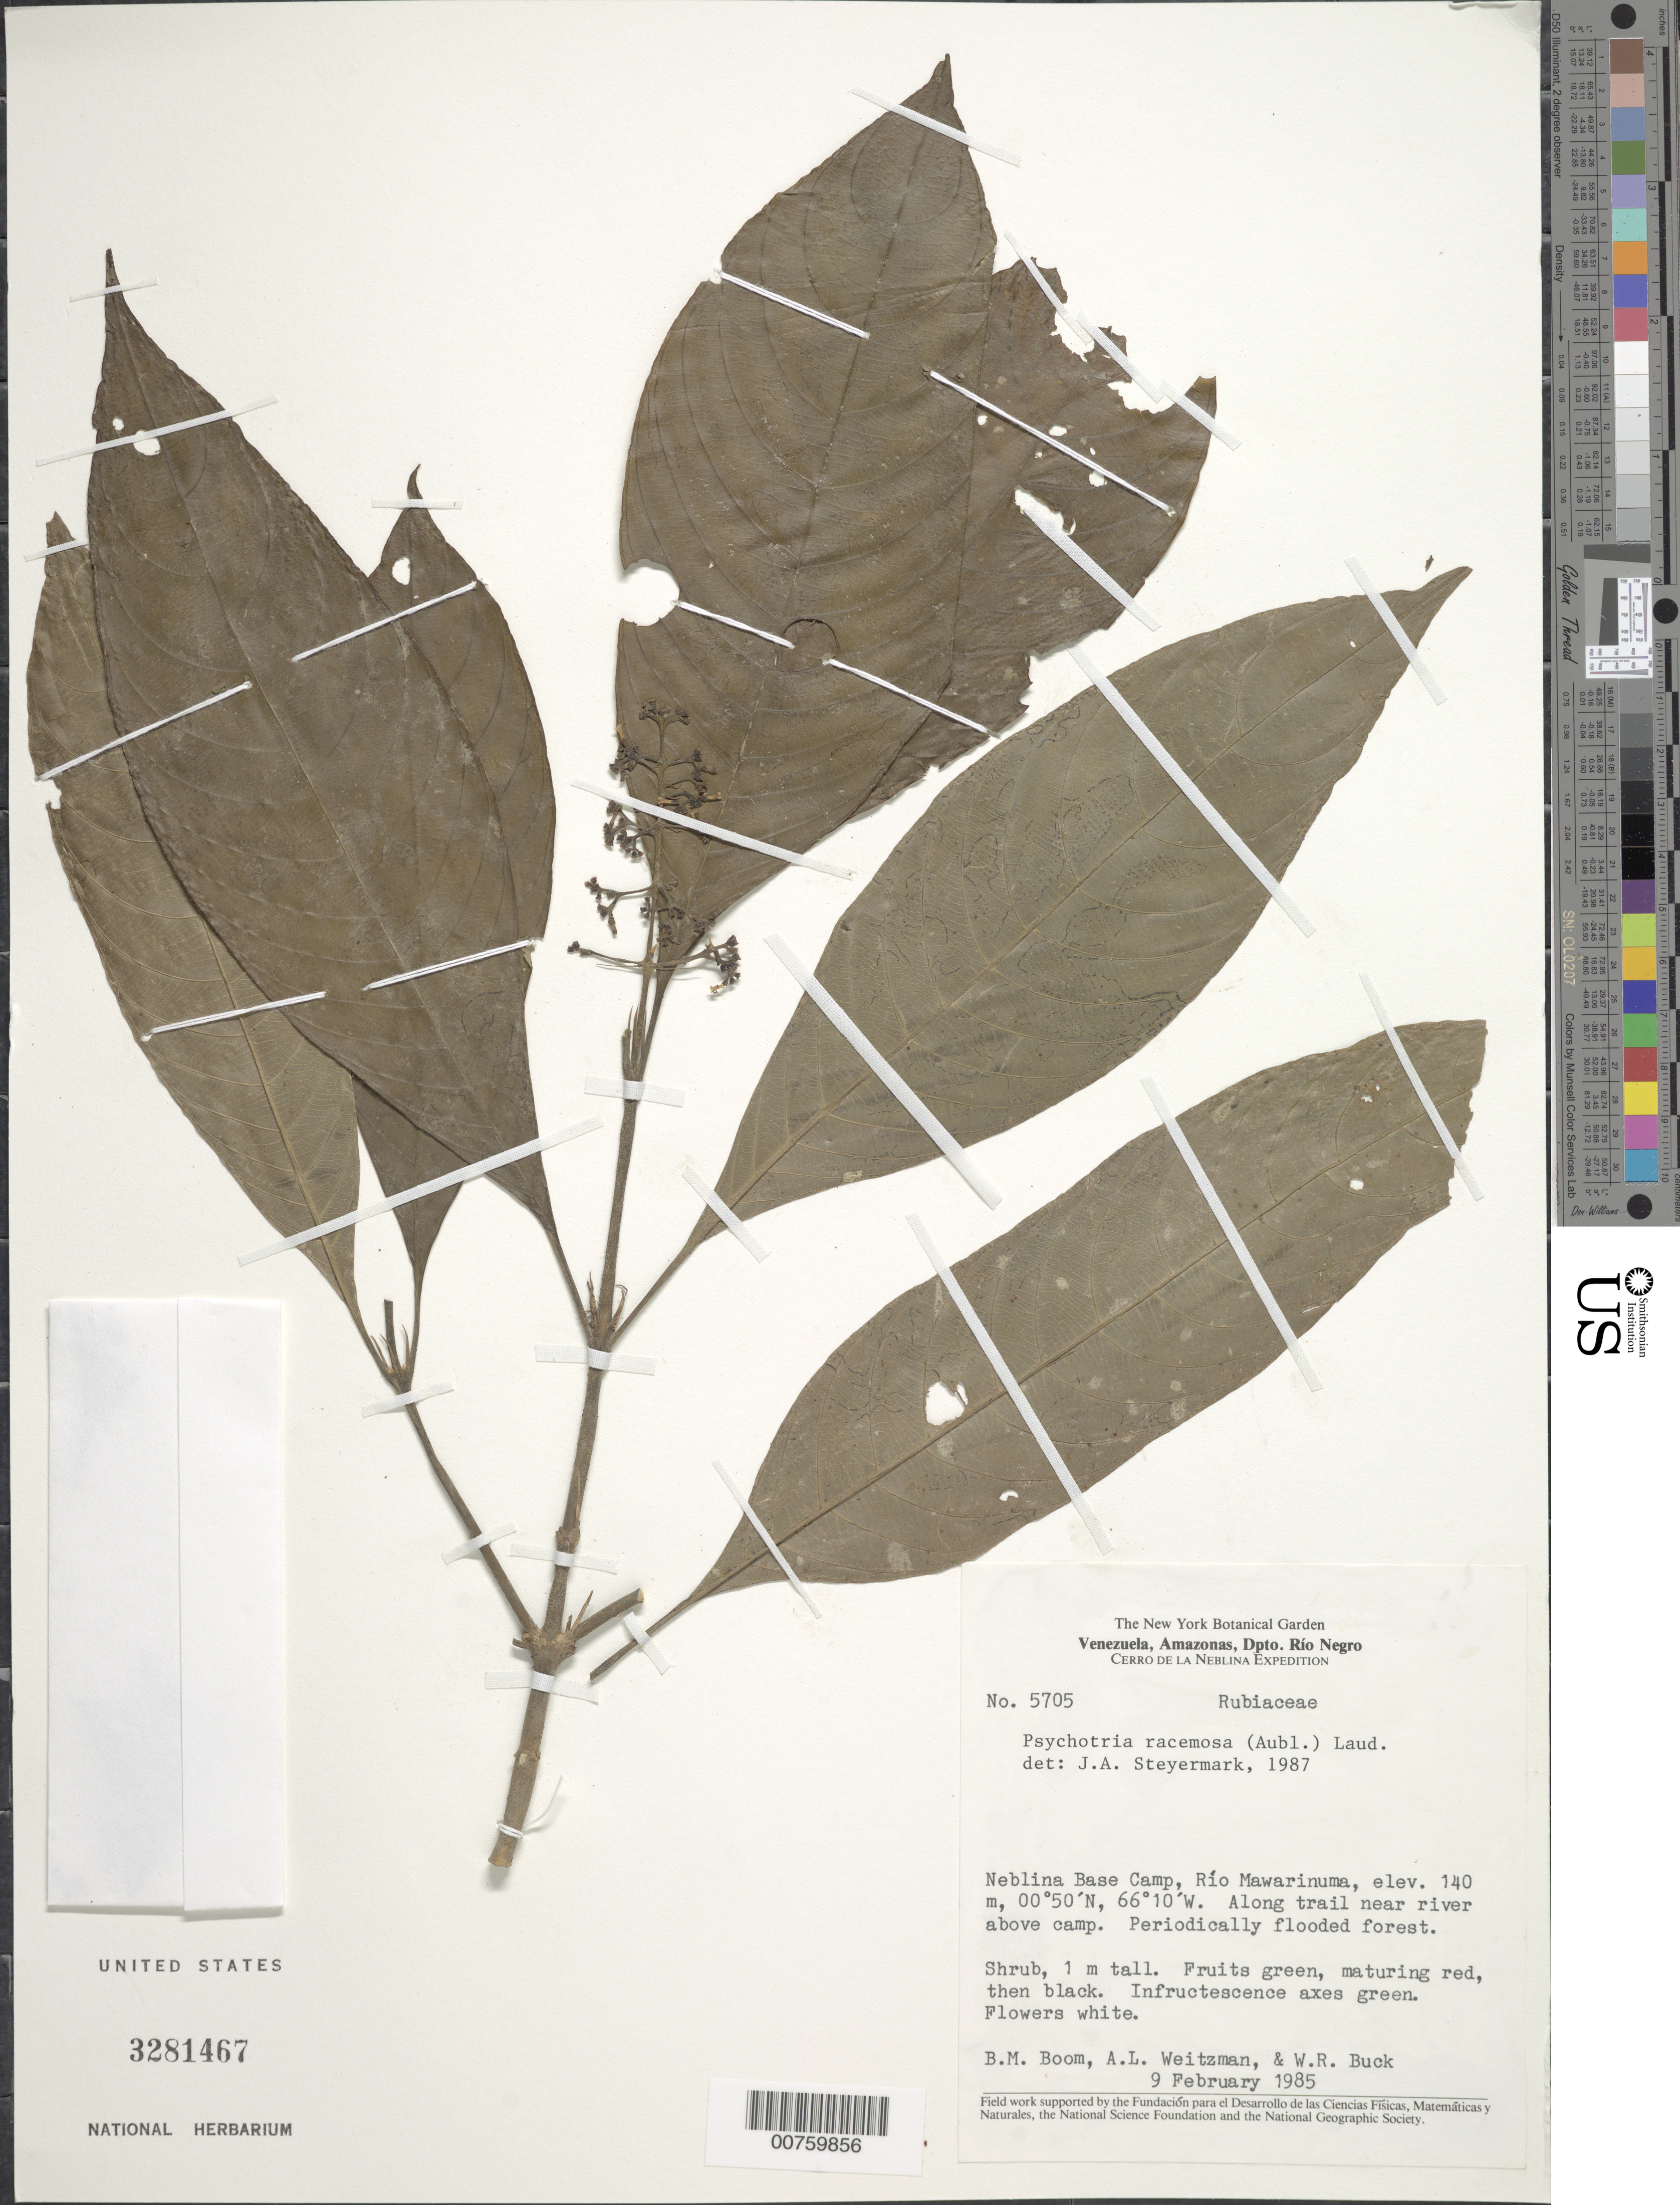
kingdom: Plantae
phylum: Tracheophyta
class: Magnoliopsida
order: Gentianales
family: Rubiaceae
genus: Psychotria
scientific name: Psychotria racemosa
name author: Rich.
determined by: Steyermark, Julian A., (VEN)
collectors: B. M. Boom, A. L. Weitzman & W. R. Buck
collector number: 5705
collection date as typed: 9-Feb-85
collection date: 1985-02-09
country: Venezuela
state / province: Amazonas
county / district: Río Negro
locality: Cerro de la Neblina Base Camp, Río Mawarinuma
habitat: Along trail near river above camp, periodically flooded forest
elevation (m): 140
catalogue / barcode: US 3281467